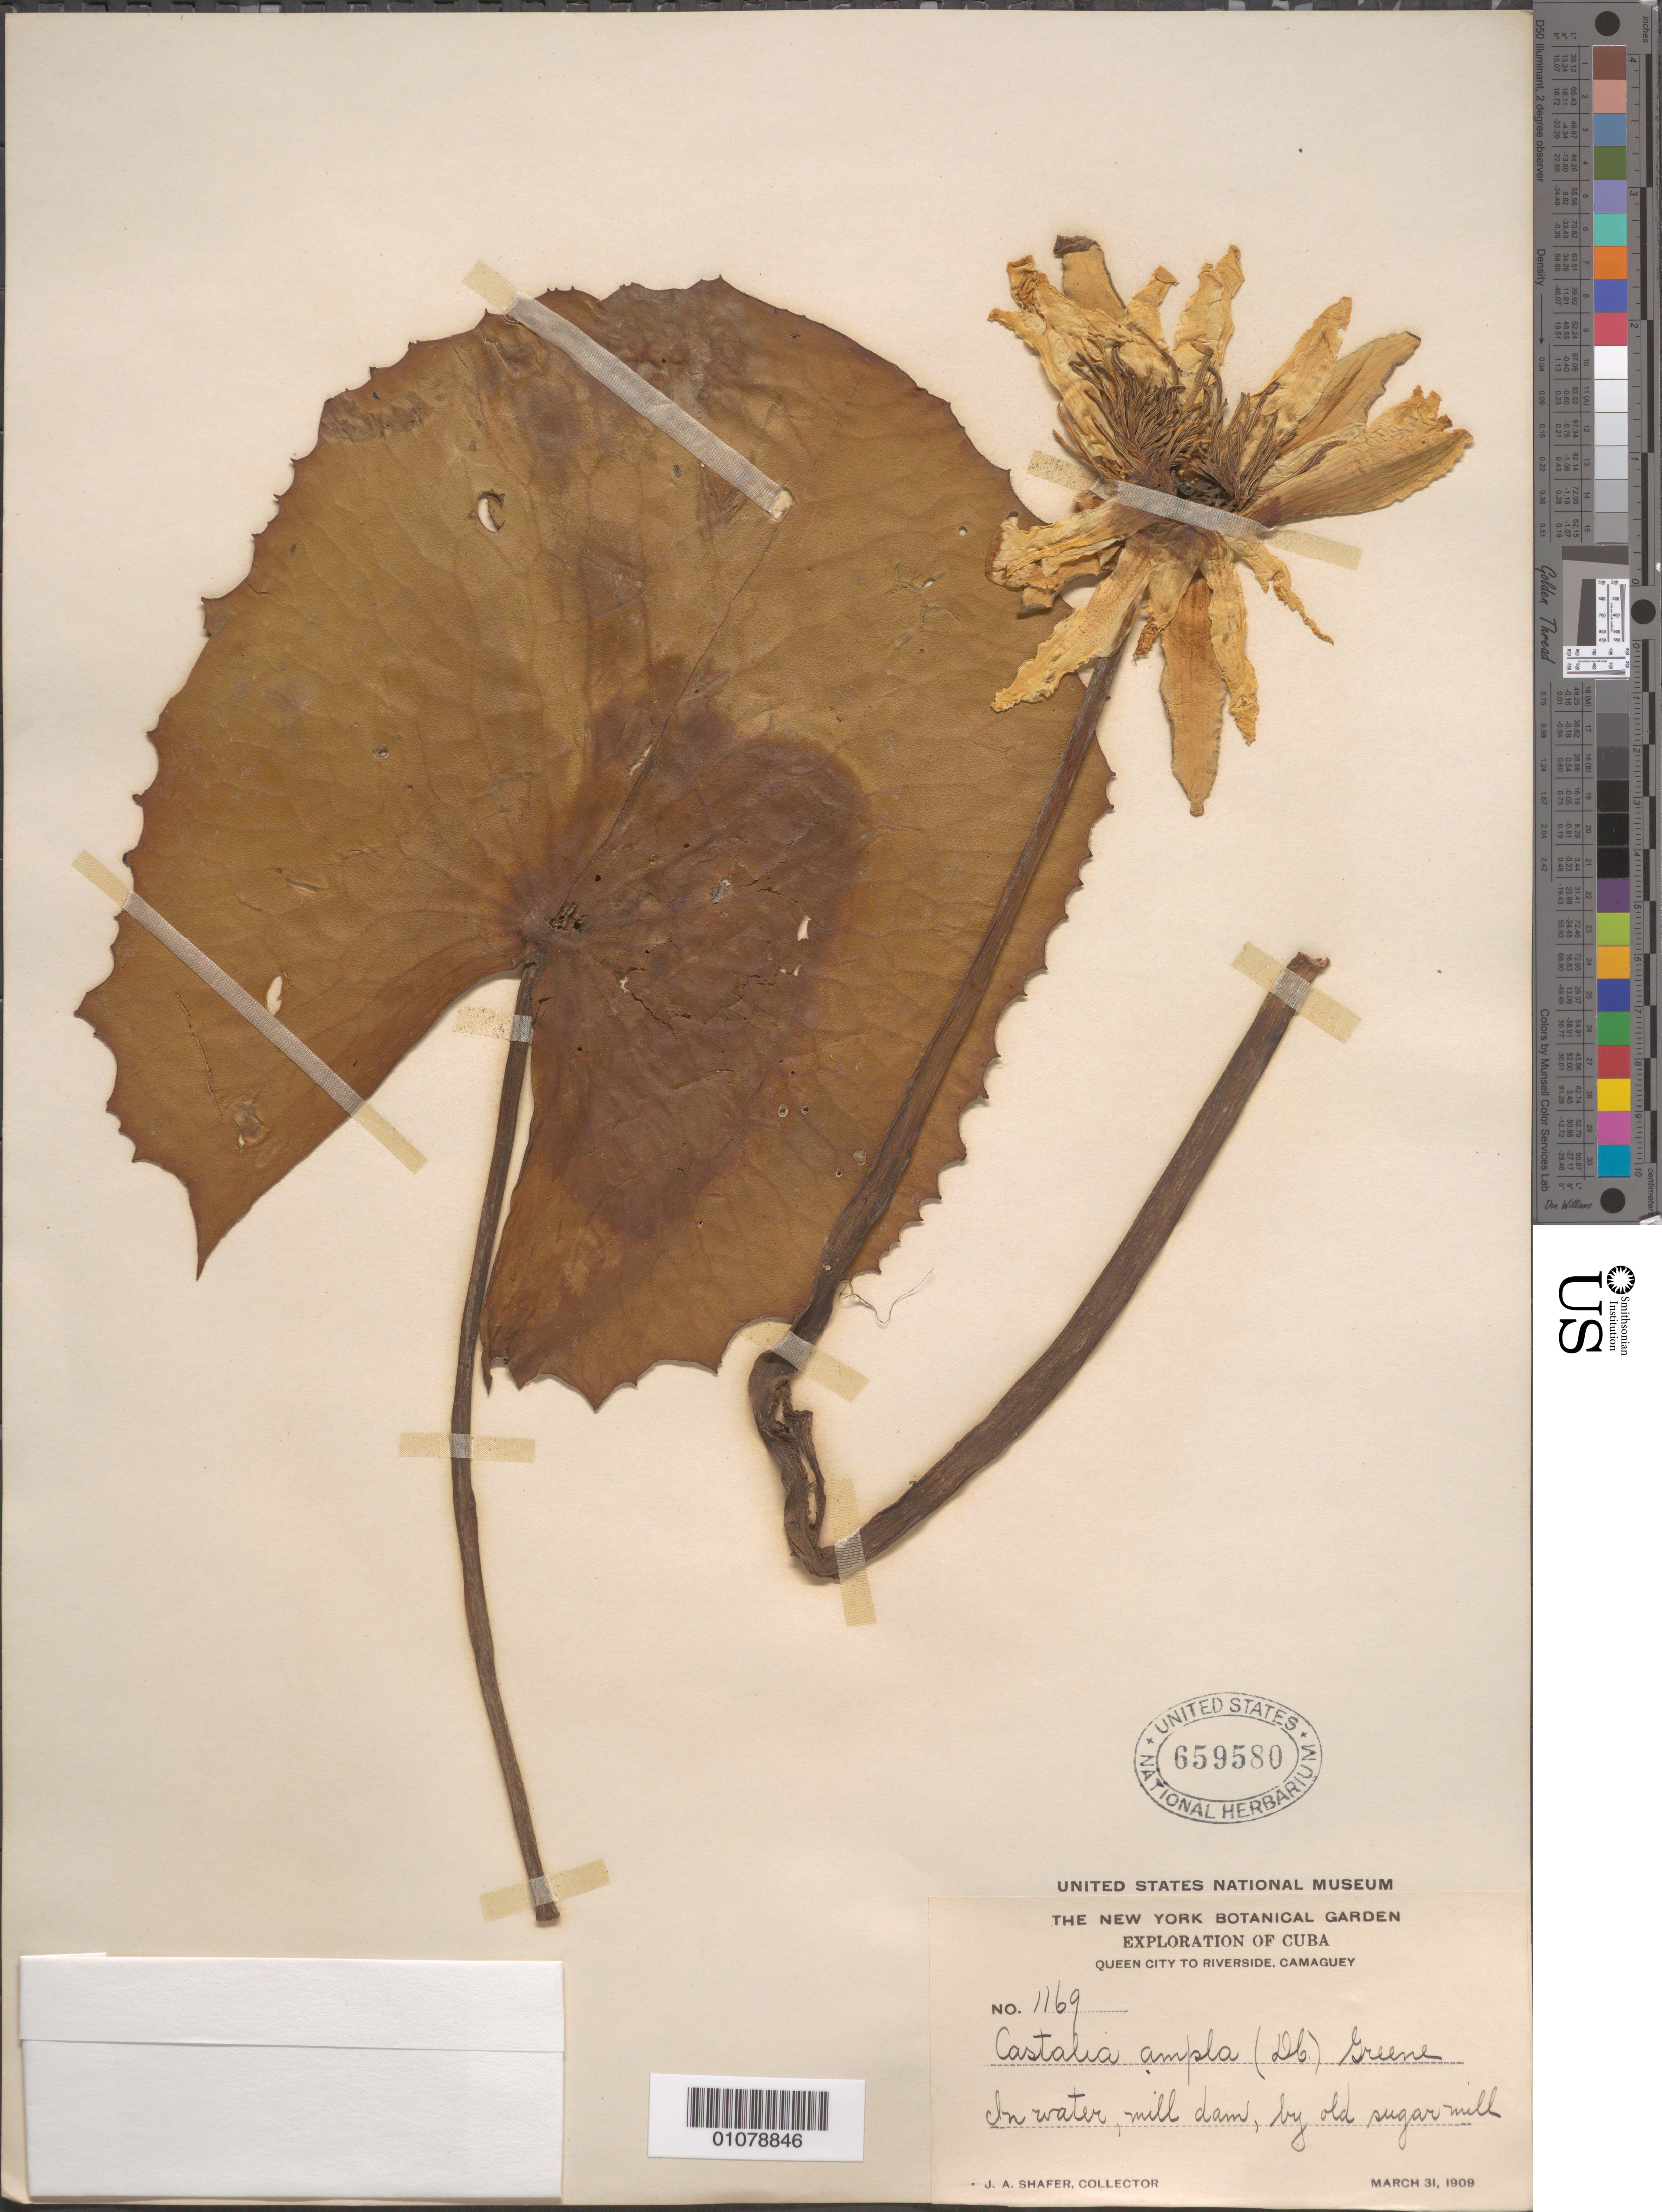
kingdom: Plantae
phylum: Tracheophyta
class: Magnoliopsida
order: Nymphaeales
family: Nymphaeaceae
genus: Nymphaea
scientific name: Nymphaea ampla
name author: (Salisb.) DC.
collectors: J. A. Shafer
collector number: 1169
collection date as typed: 31 Mar 1909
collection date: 1909-03-31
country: Cuba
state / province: Camagüey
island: Cuba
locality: Camaguey, Queen City to Riverside Mill dam, by old sugar mill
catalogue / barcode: US 659580